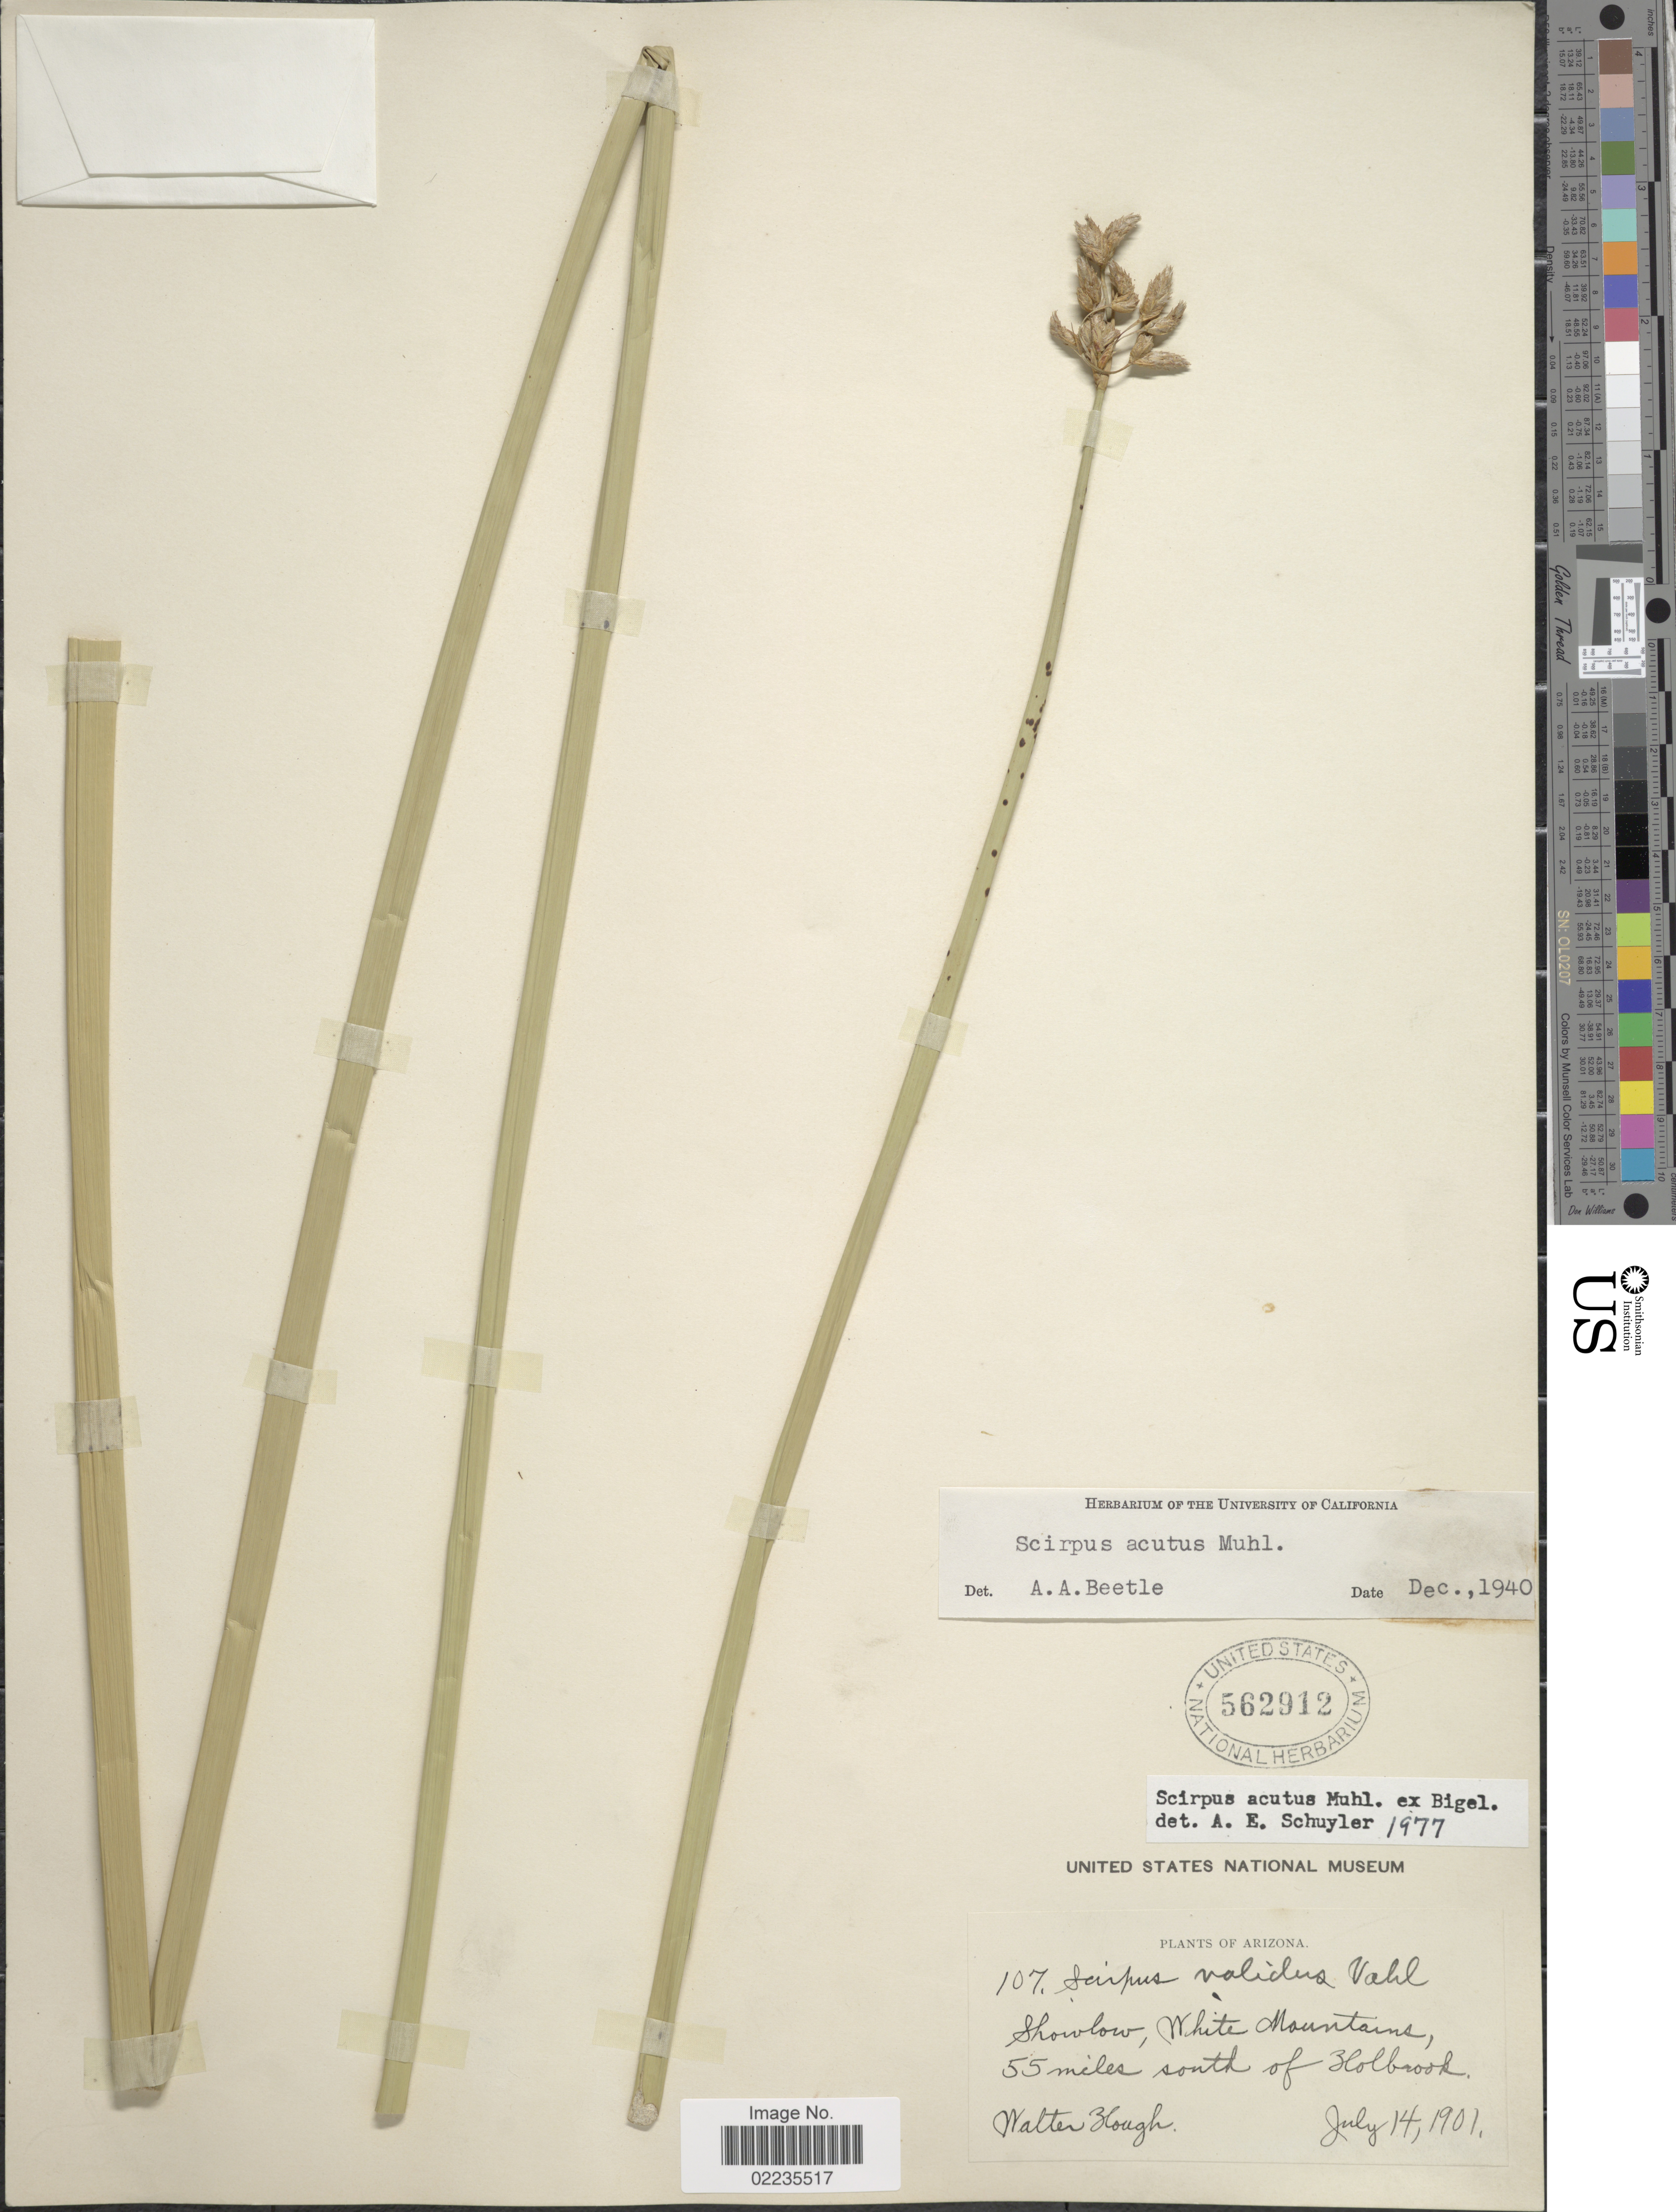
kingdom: Plantae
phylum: Tracheophyta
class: Liliopsida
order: Poales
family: Cyperaceae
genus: Schoenoplectus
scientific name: Schoenoplectus acutus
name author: (Muhl. ex Bigelow) Á. Löve & D. Löve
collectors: W. Hough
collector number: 107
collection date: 1901-07-14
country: United States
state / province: Arizona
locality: Showlow, White Mountains, 55 miles south of Holbrook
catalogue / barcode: US 562912